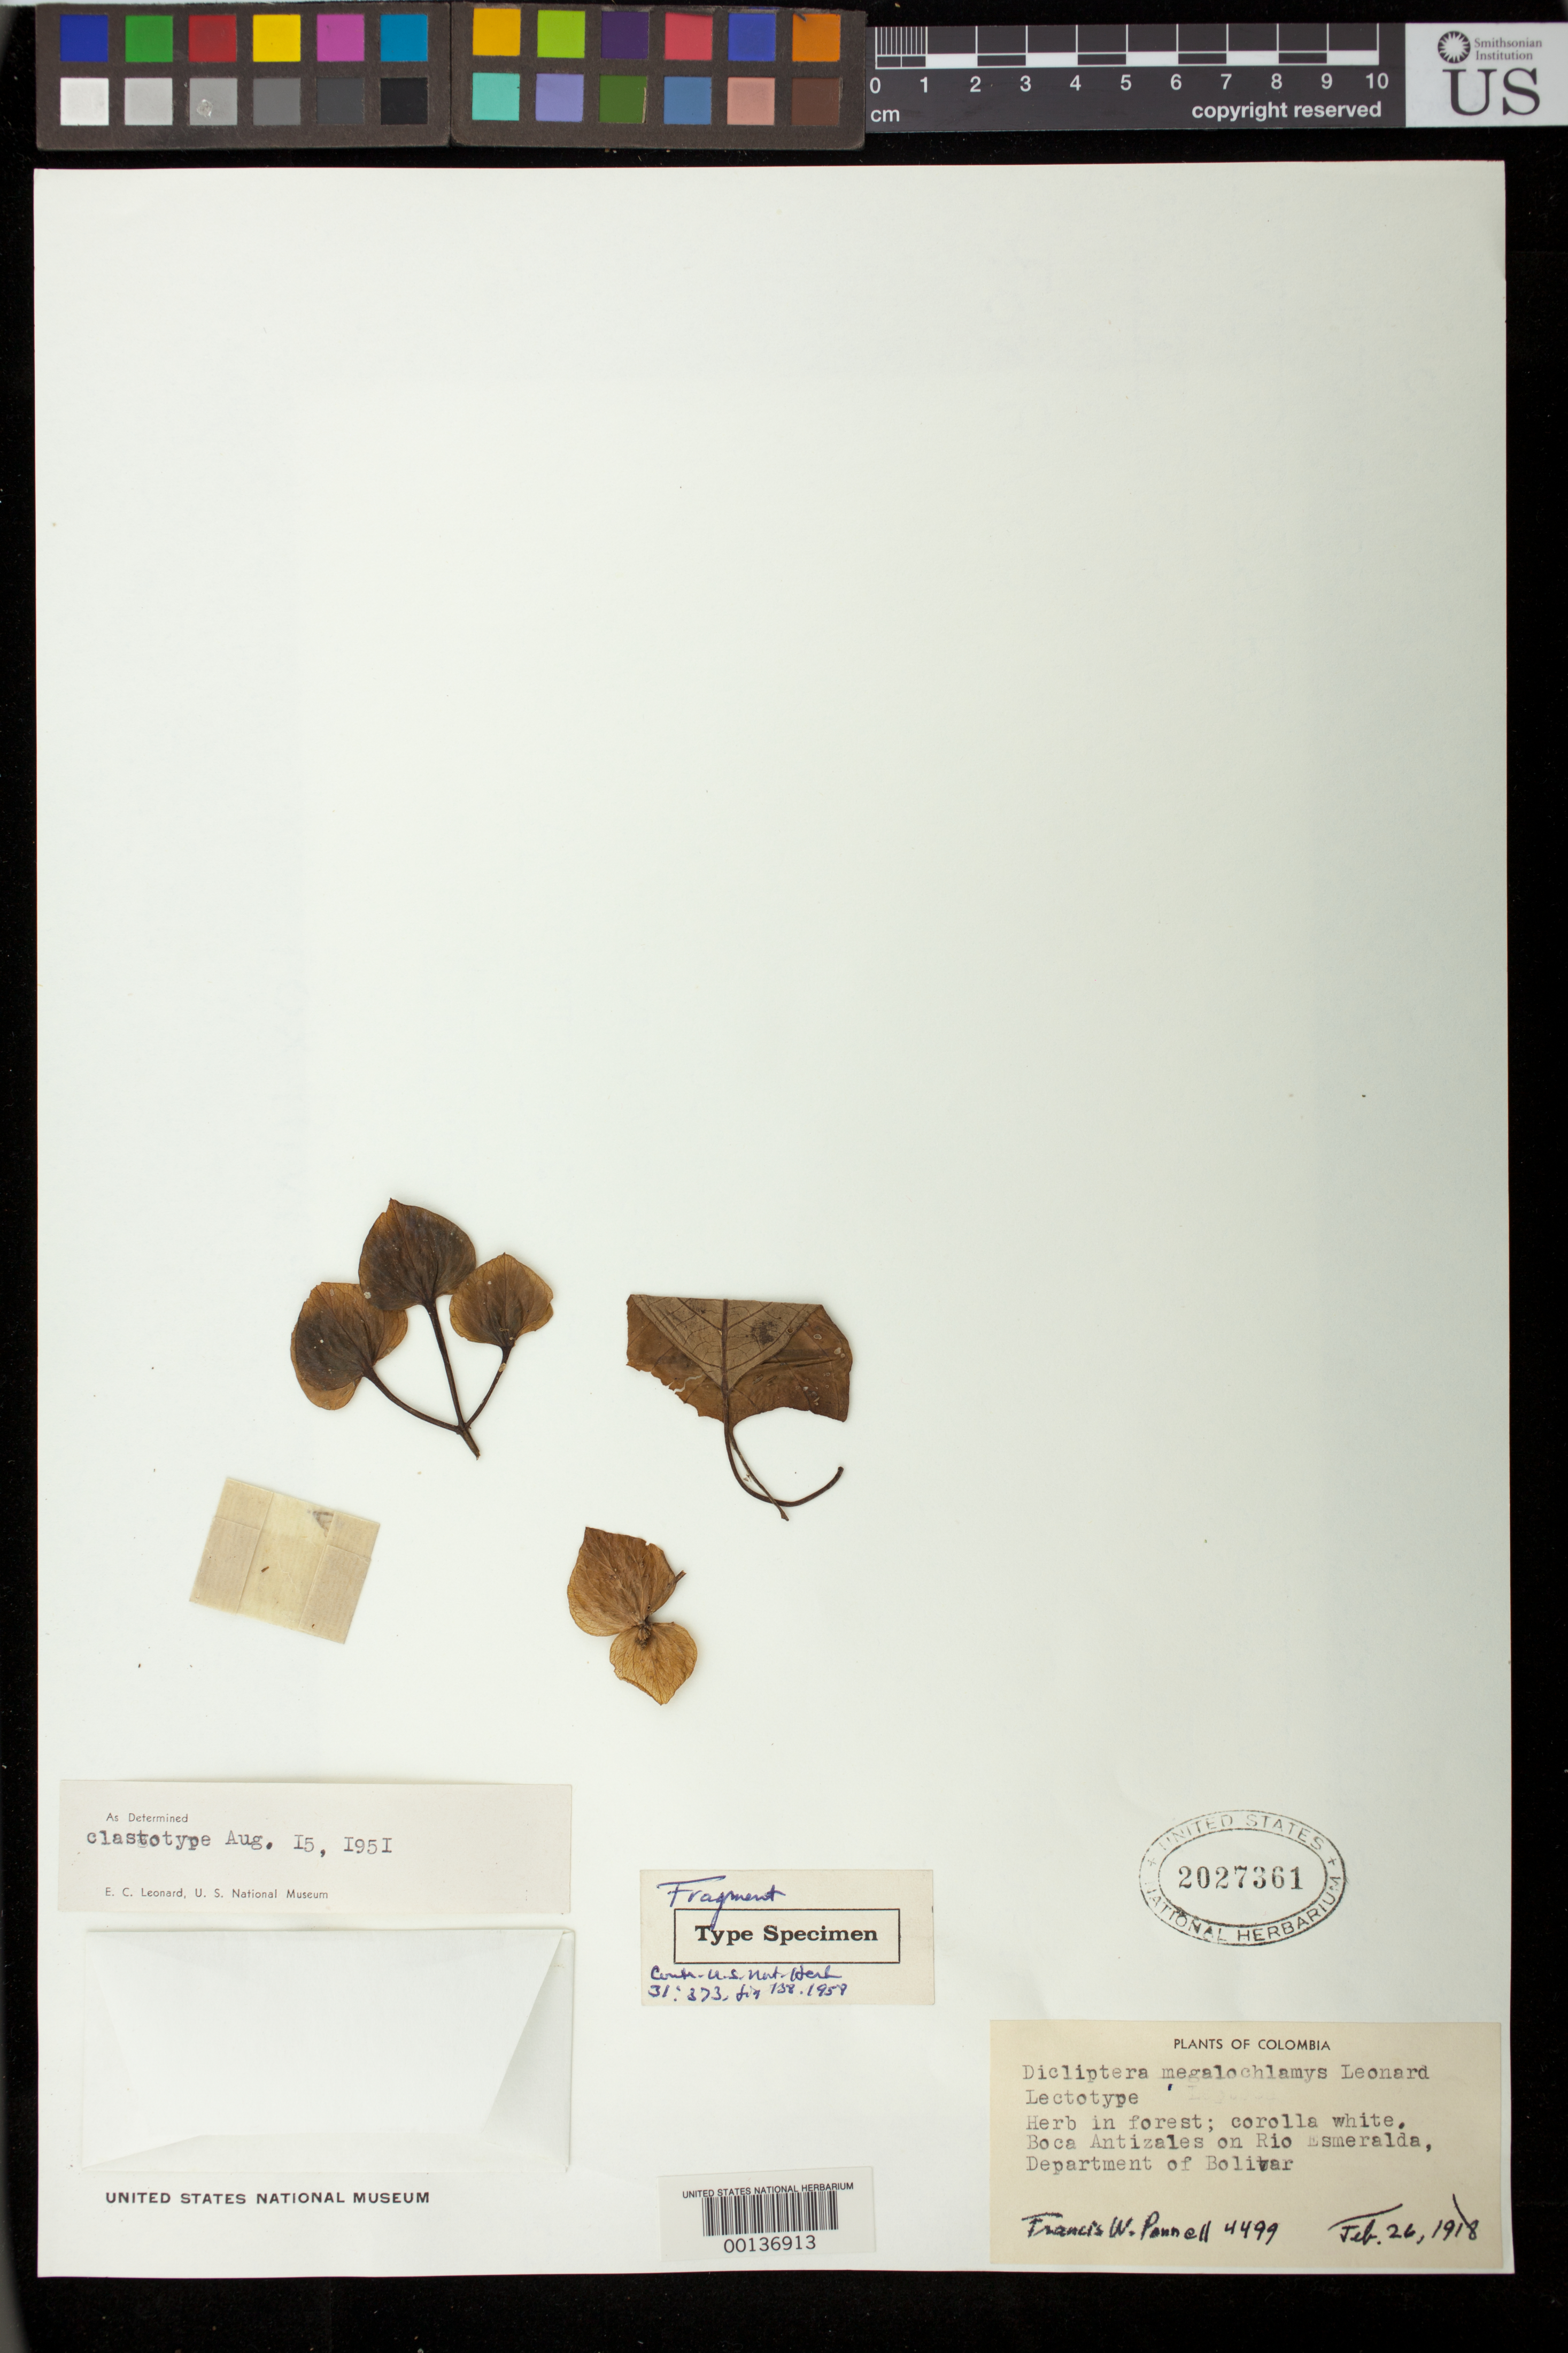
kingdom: Plantae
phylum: Tracheophyta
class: Magnoliopsida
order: Lamiales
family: Acanthaceae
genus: Dicliptera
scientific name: Dicliptera megalochlamys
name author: Leonard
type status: Isotype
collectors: F. W. Pennell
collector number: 4499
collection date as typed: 26 Feb 1918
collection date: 1918-02-26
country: Colombia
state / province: Bolívar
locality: Forest at Boca Antizales, on Rio Esmeralda.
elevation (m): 800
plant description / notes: Fragmentary material of type specimen ("lectotype", "clastotype") ex herb. unknown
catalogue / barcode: US 2027361